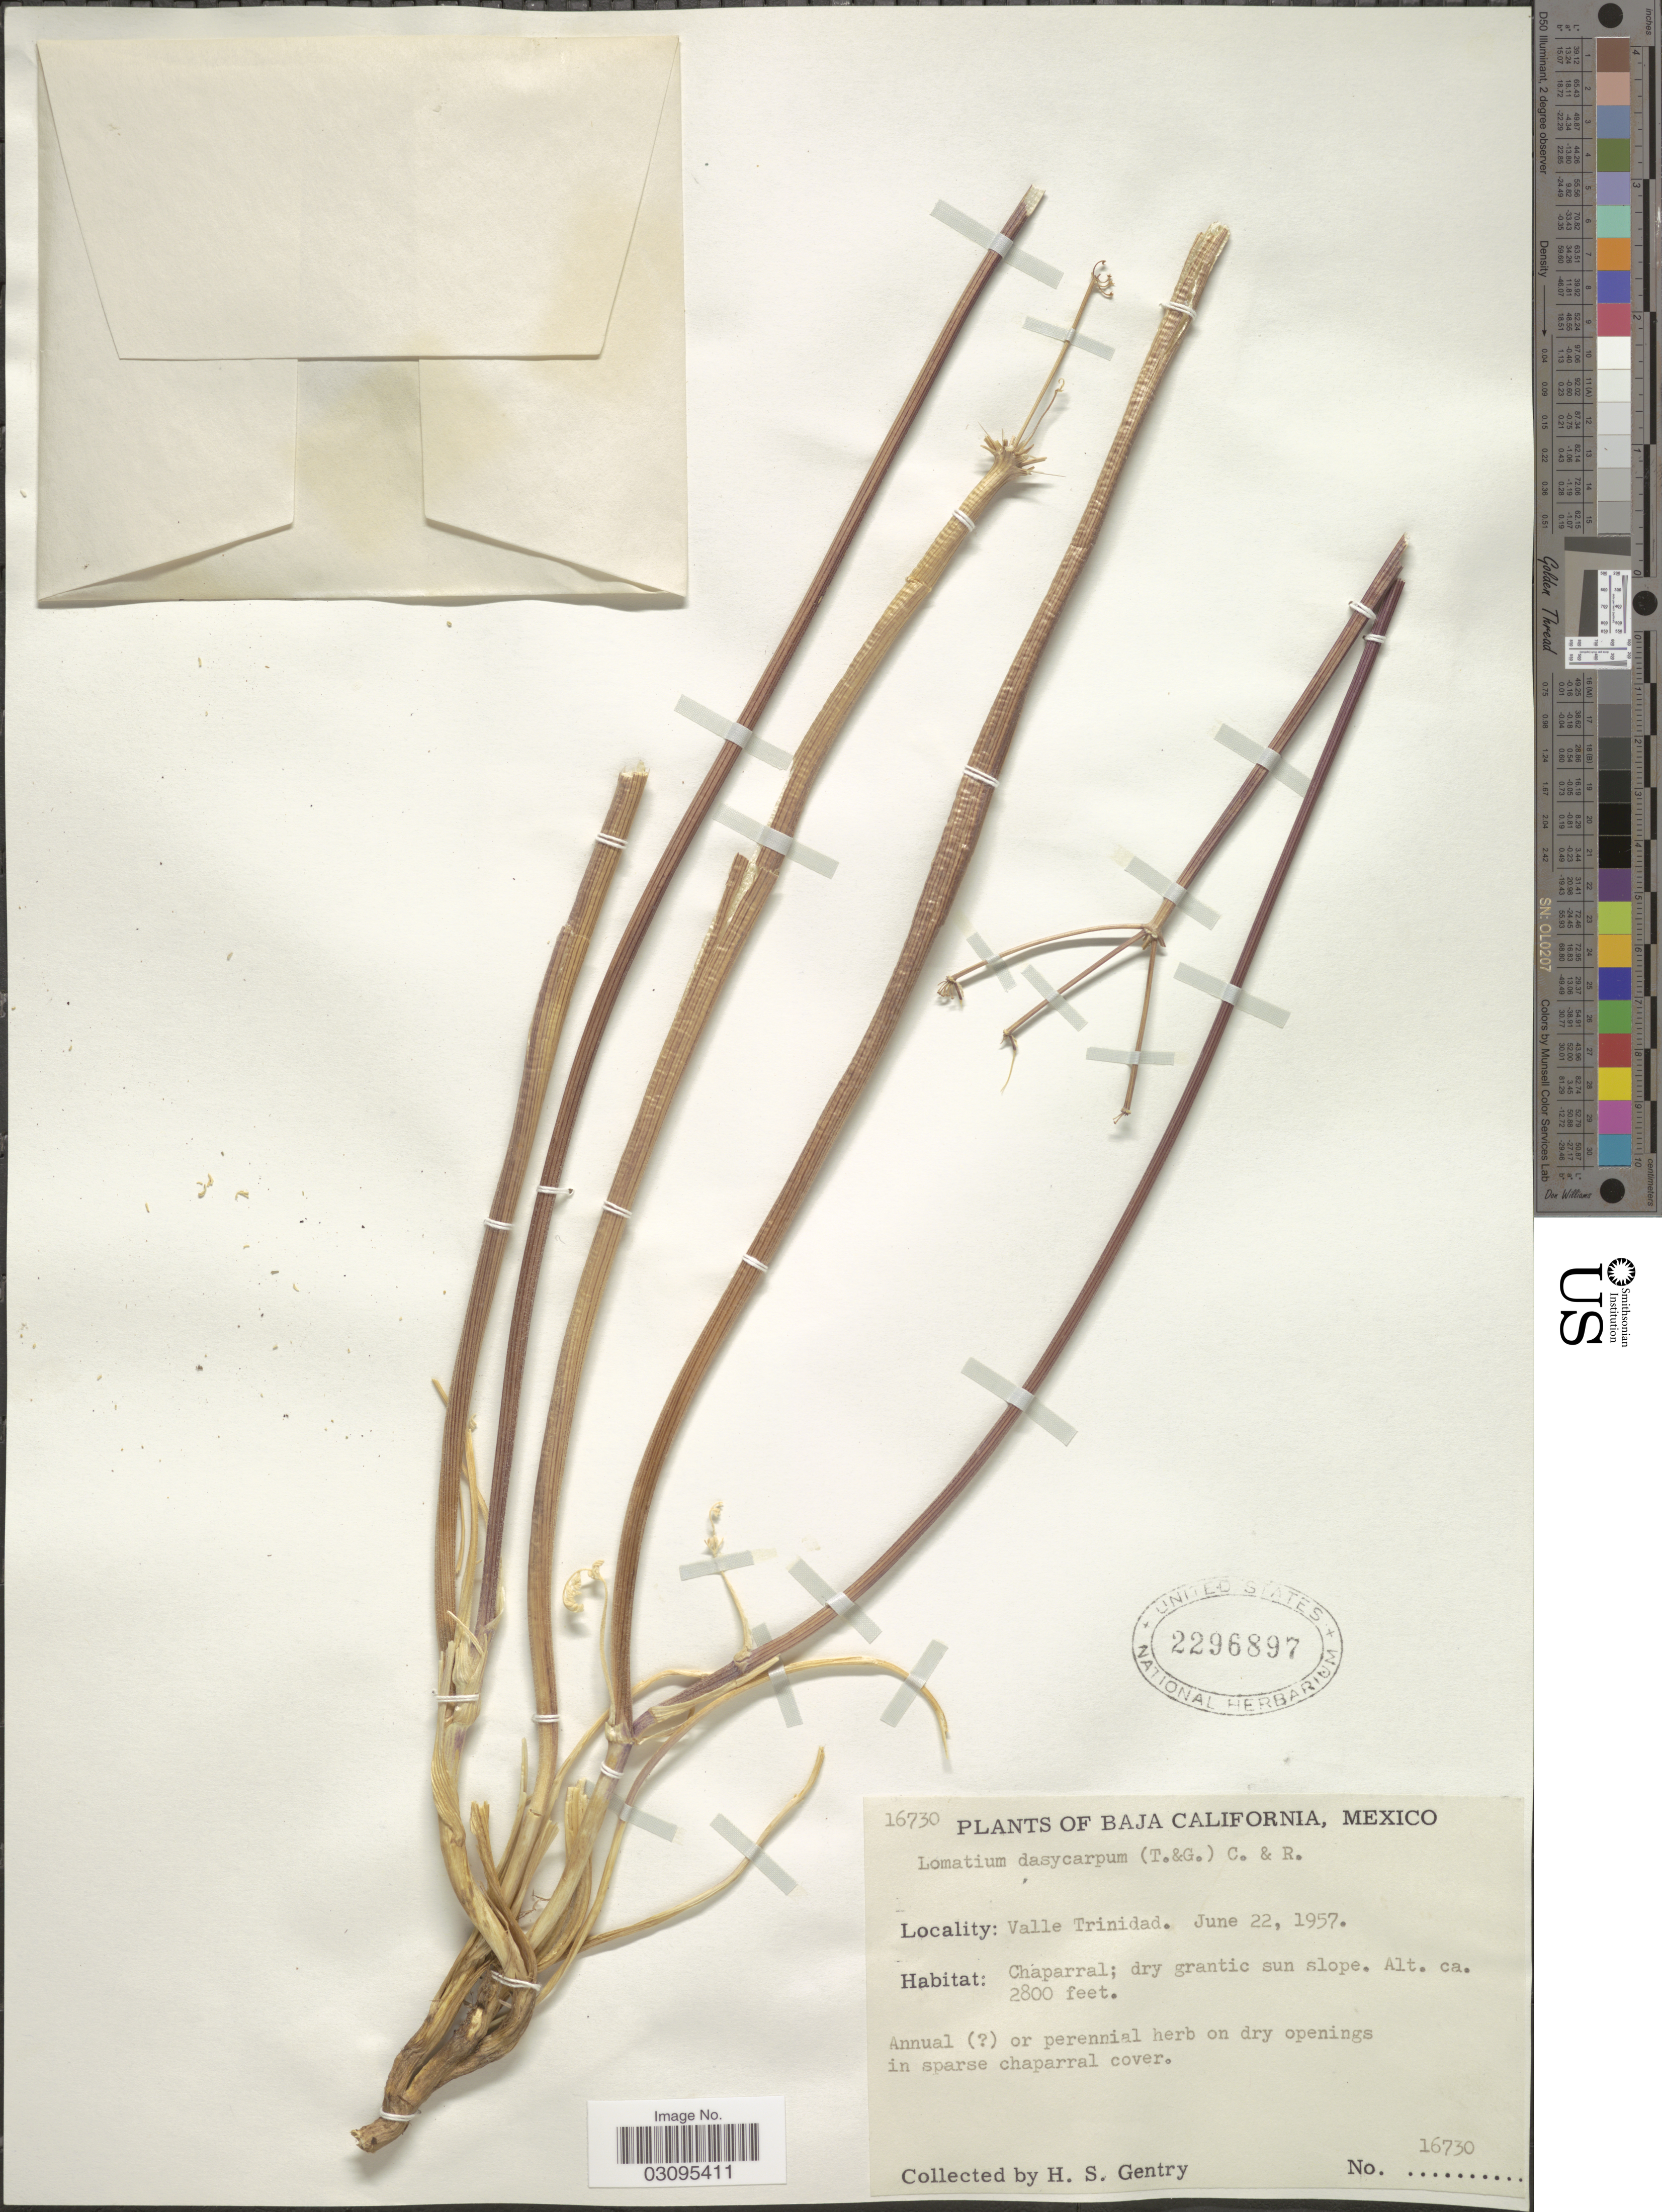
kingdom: Plantae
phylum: Tracheophyta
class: Magnoliopsida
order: Apiales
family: Apiaceae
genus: Lomatium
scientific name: Lomatium dasycarpum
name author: (Torr. & A. Gray) J.M. Coult. & Rose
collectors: H. S. Gentry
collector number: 16730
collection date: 1957-06-22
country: Mexico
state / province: Baja California Norte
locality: Valle Trinidad.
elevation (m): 853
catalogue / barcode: US 2296897